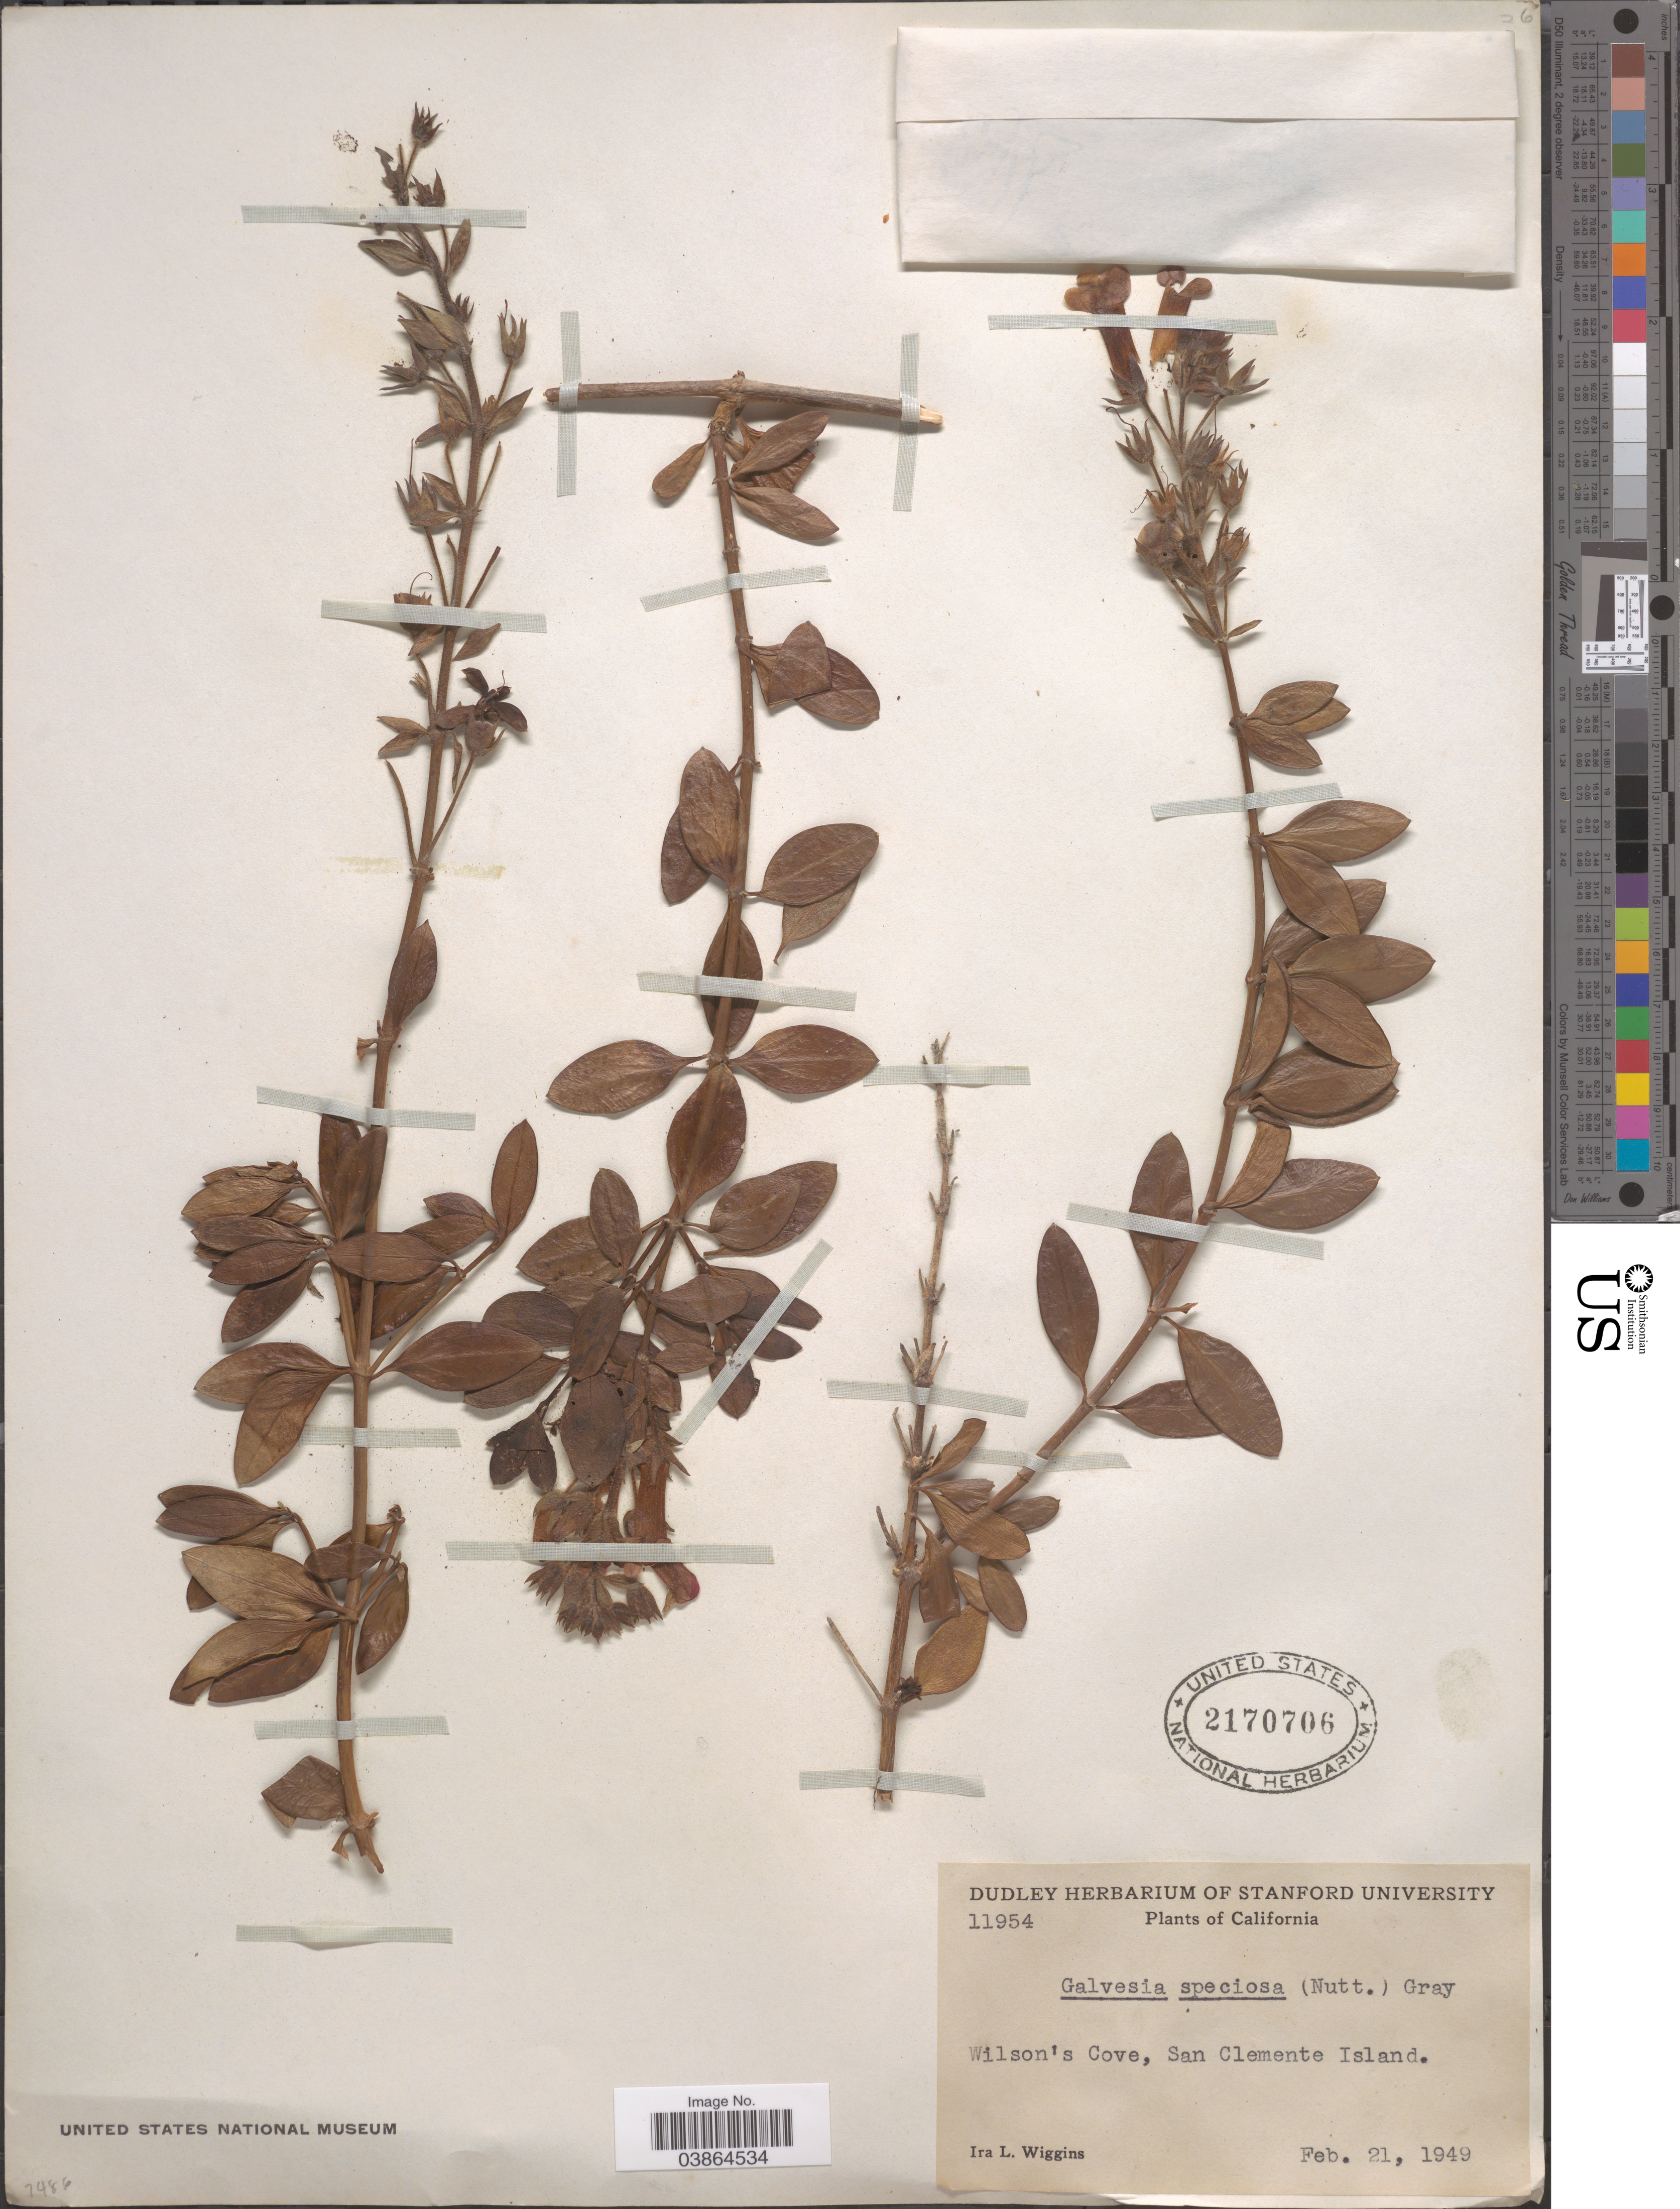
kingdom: Plantae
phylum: Tracheophyta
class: Magnoliopsida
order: Lamiales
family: Plantaginaceae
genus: Gambelia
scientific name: Gambelia speciosa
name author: Nutt.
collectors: I. L. Wiggins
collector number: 11954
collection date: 1949-02-21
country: United States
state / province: California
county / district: Los Angeles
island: San Clemente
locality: Wilson's Cove, San Clemente Island.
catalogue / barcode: US 2170706